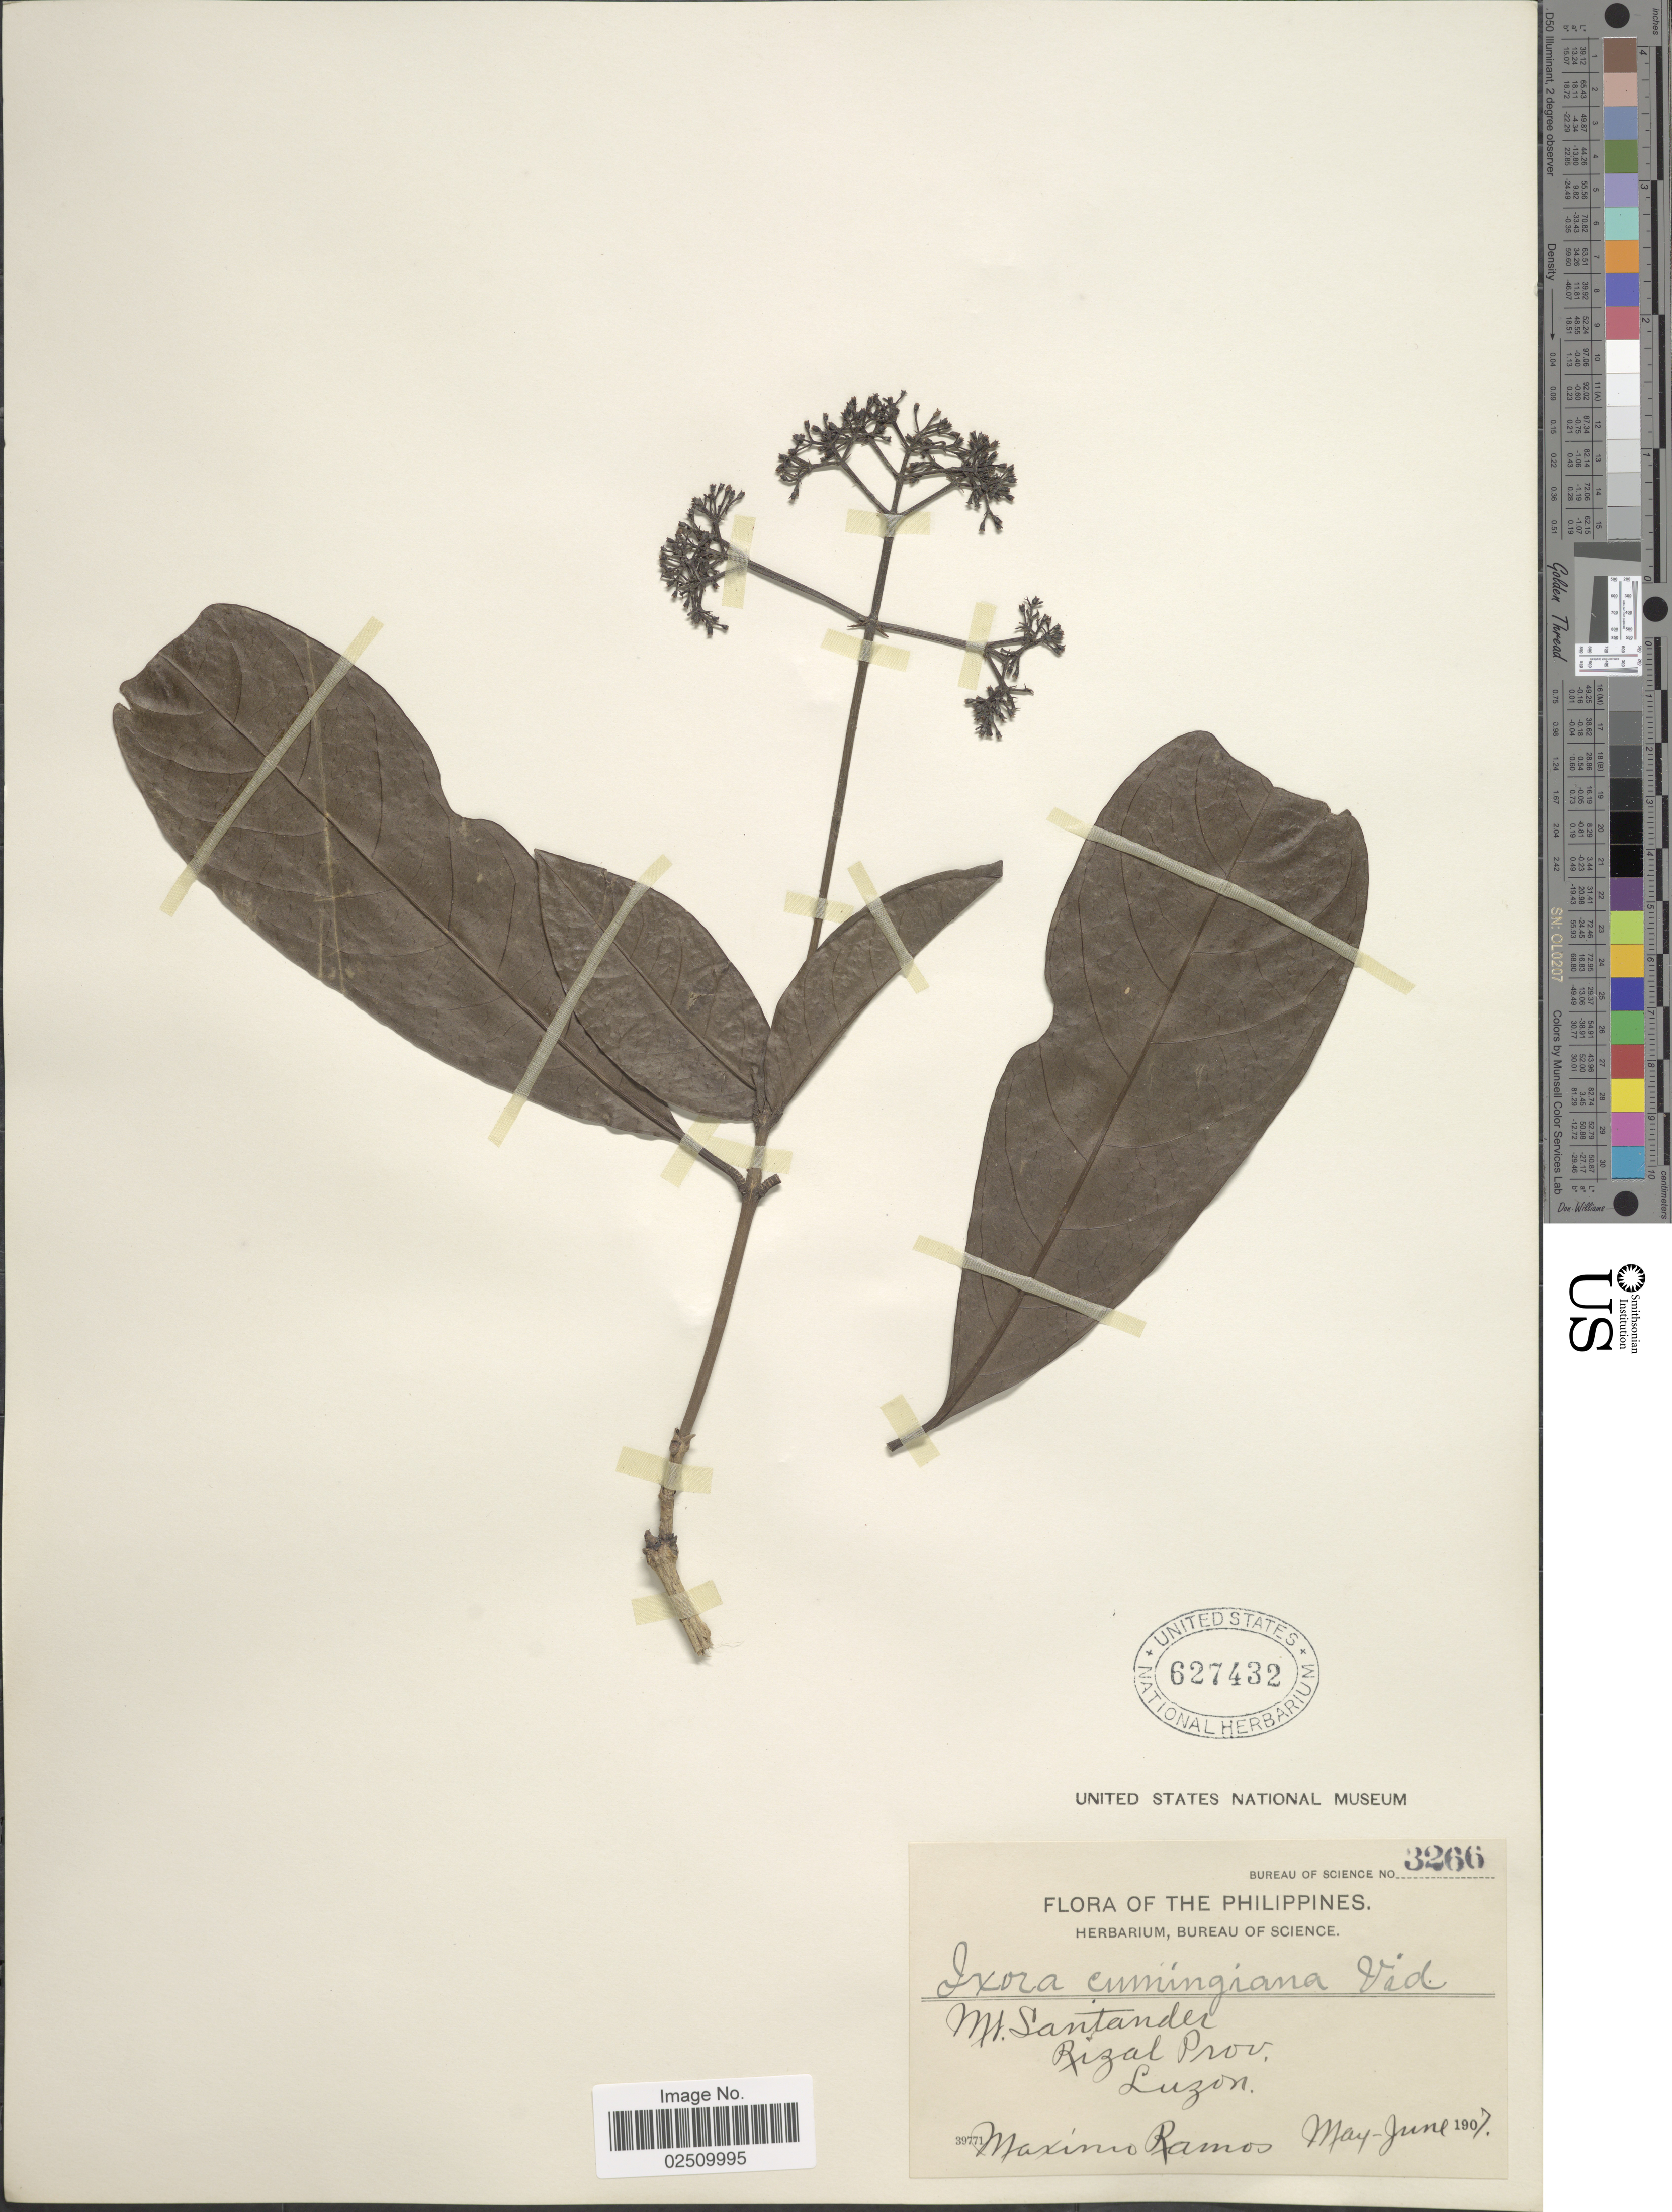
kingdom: Plantae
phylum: Tracheophyta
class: Magnoliopsida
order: Gentianales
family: Rubiaceae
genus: Ixora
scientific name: Ixora cumingiana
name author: S. Vidal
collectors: M. Ramos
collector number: Bureau of Science 3266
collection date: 1907-05/1907-06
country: Philippines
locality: Mt. Santander, Rizal Prov. Luzon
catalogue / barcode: US 627432